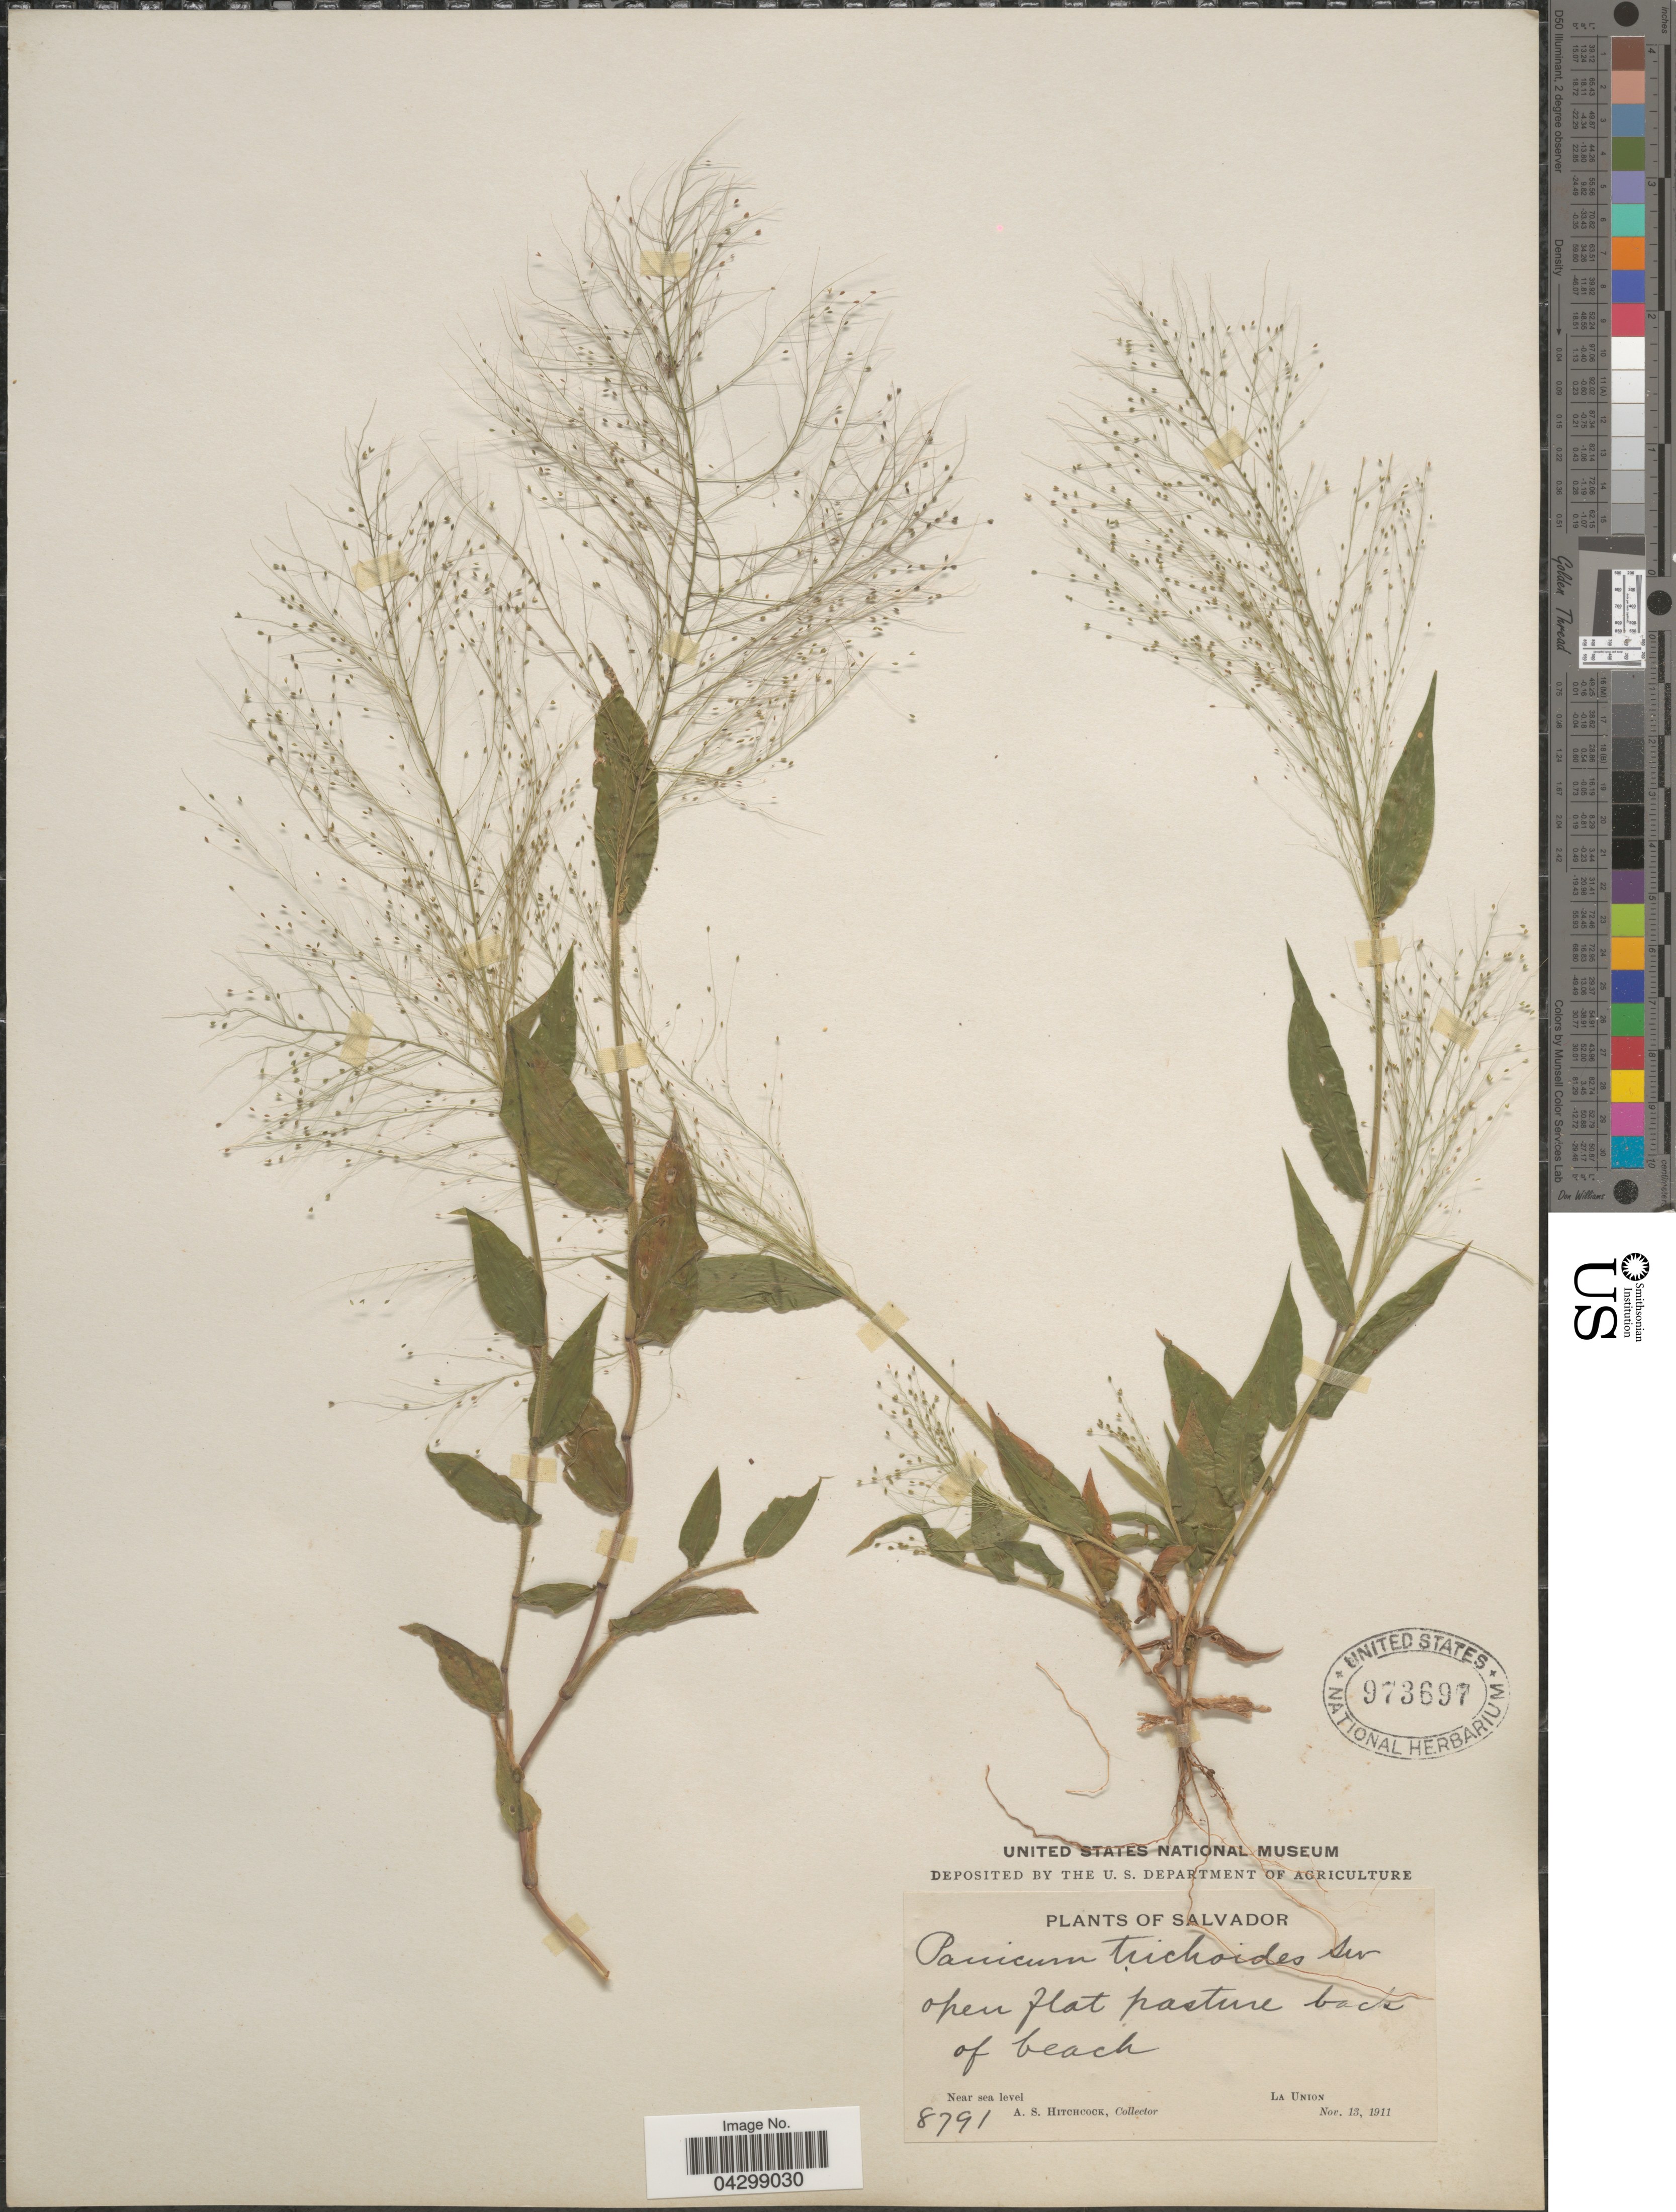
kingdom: Plantae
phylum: Tracheophyta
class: Liliopsida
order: Poales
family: Poaceae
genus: Panicum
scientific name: Panicum trichoides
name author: Sw.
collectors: A. S. Hitchcock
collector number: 8791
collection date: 1911-11-13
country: El Salvador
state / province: La Union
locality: Back of beach.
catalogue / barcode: US 973697